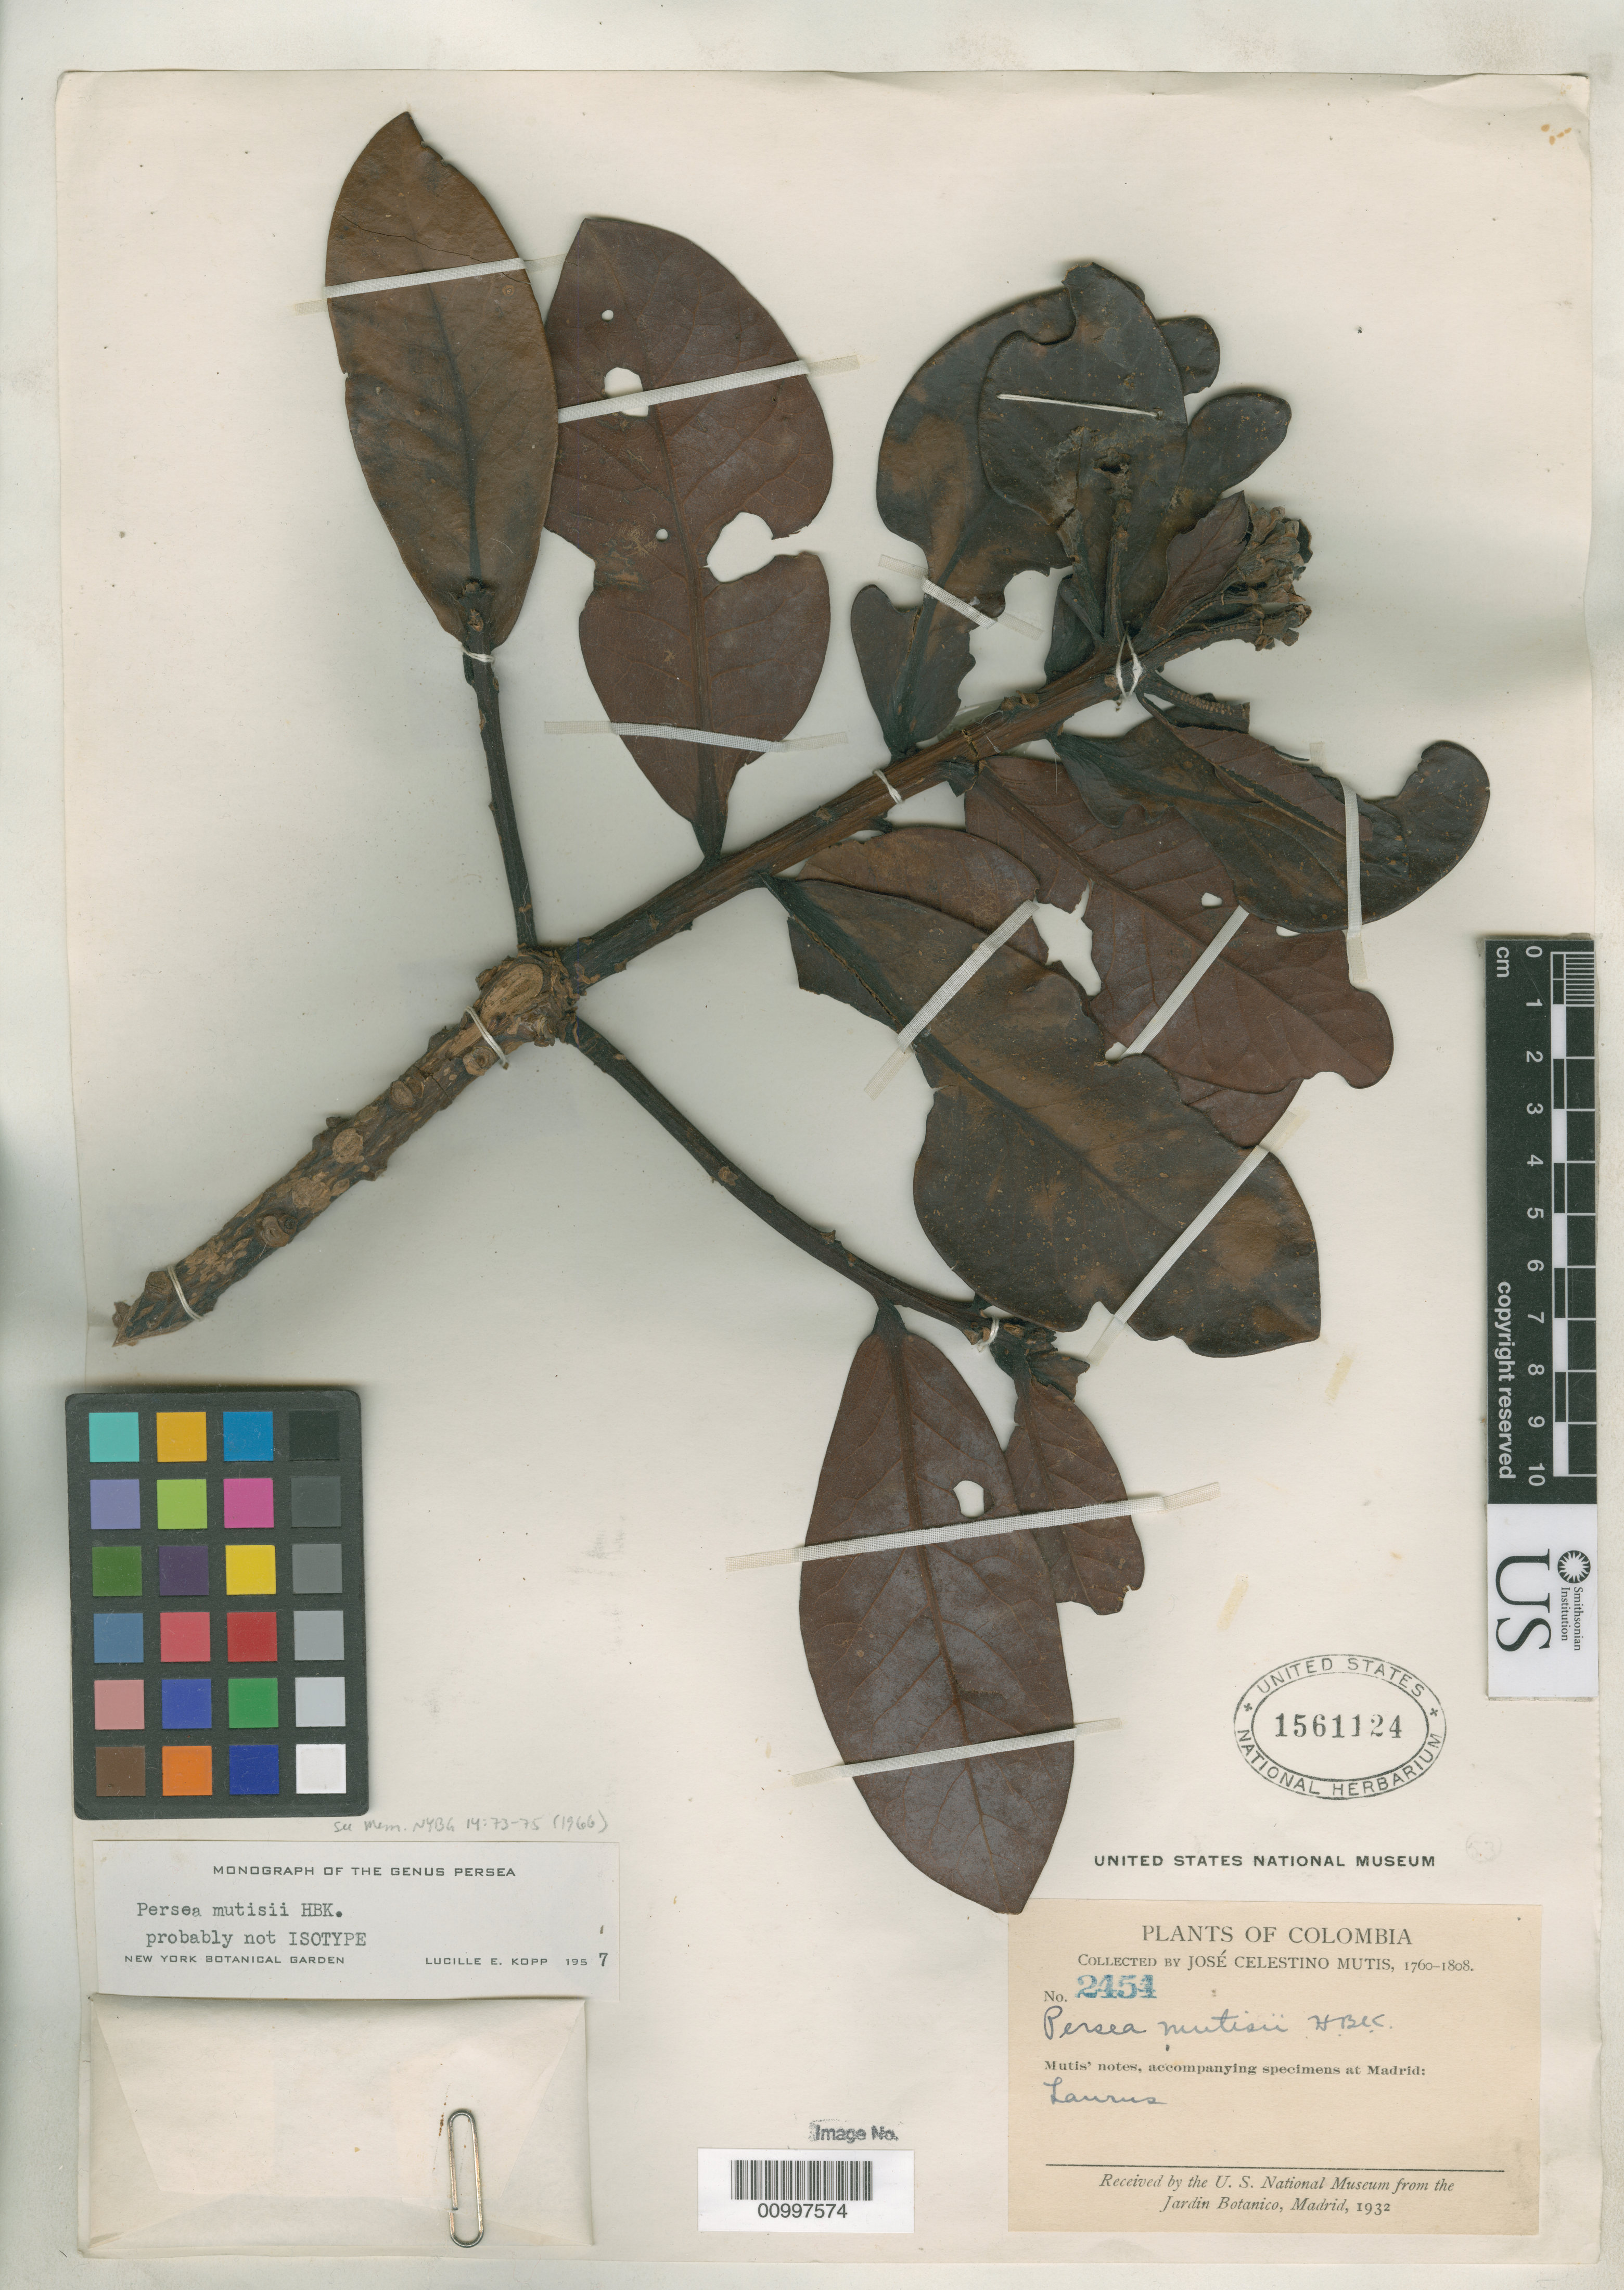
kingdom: Plantae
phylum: Tracheophyta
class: Magnoliopsida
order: Laurales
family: Lauraceae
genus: Persea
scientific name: Persea mutisii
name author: Kunth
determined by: Kopp, L. E., (NY), New York Botanical Garden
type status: Possible Type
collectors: J. C. B. Mutis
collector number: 2454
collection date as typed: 1760 to 1808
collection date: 1760/1808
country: Colombia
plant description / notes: Annotated by L.E. Kopp (1957) as "probably not isotype".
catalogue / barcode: US 1561124